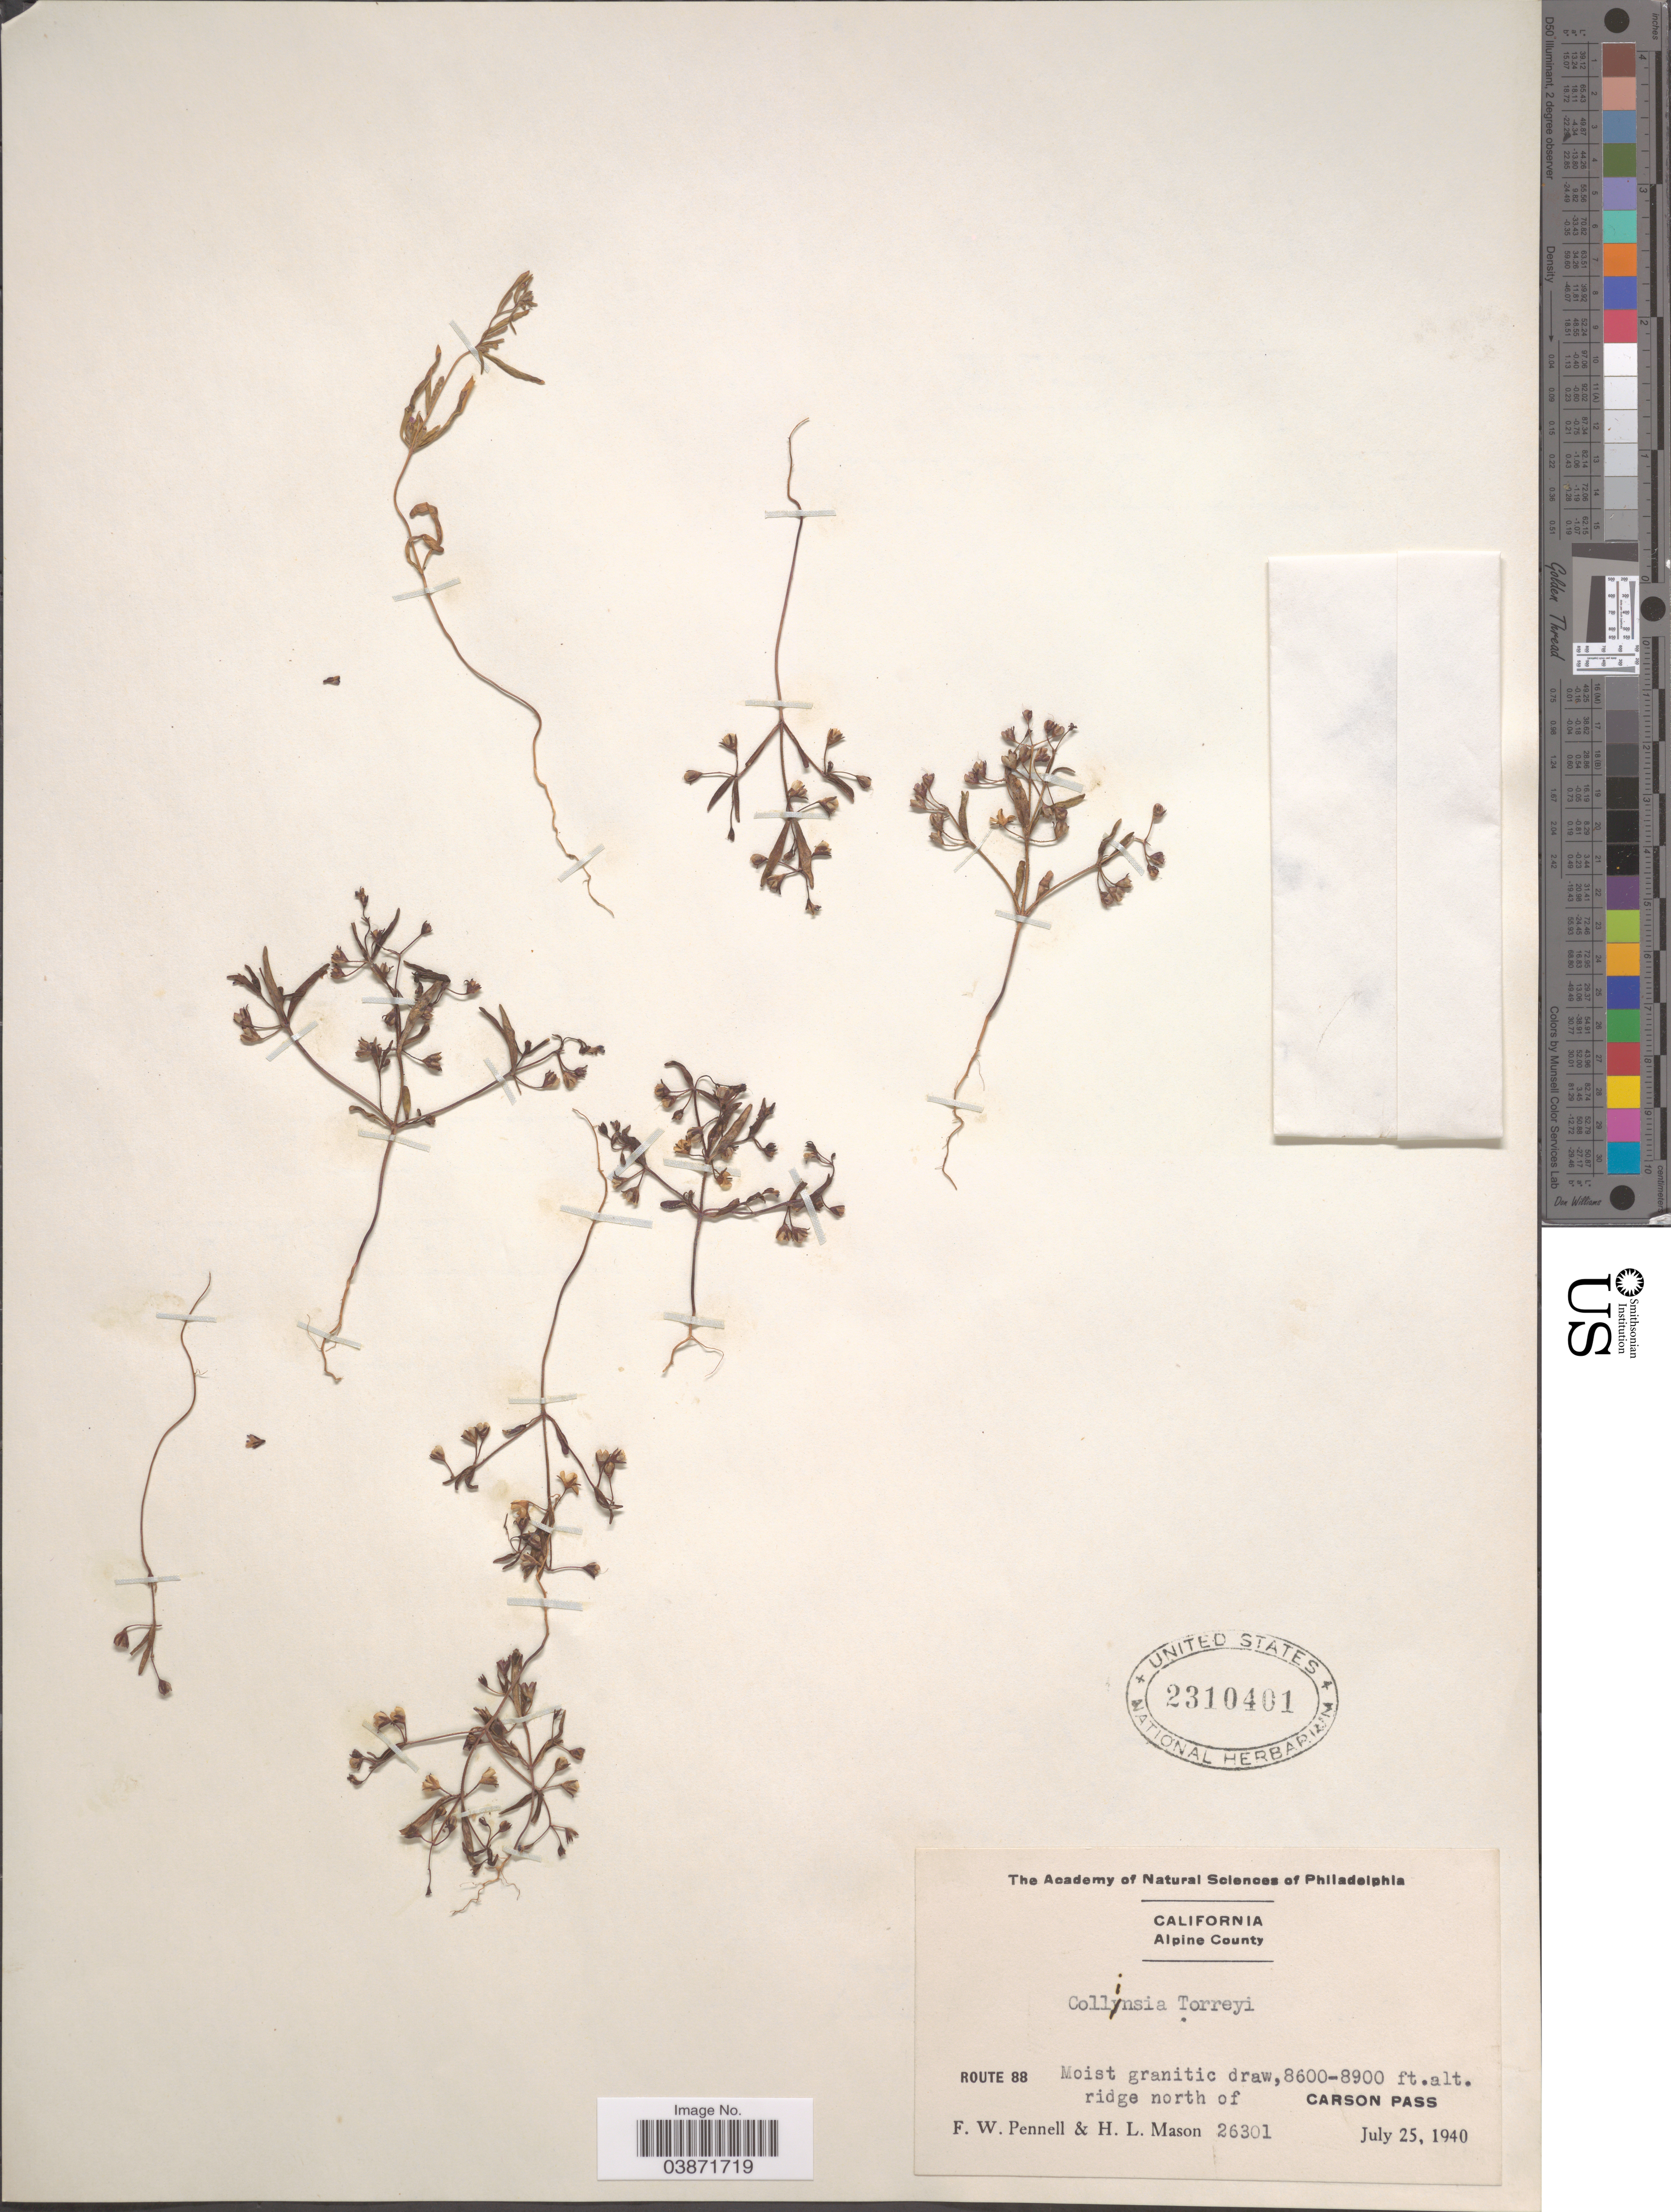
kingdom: Plantae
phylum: Tracheophyta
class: Magnoliopsida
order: Lamiales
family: Plantaginaceae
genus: Collinsia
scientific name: Collinsia torreyi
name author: A. Gray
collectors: F. W. Pennell & H. L. Mason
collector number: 26301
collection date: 1940-07-25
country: United States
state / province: California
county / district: Alpine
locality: Alpine County. Route 88. Moist granitic draw, ridge north of Carson Pass.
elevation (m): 2621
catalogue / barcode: US 2310401